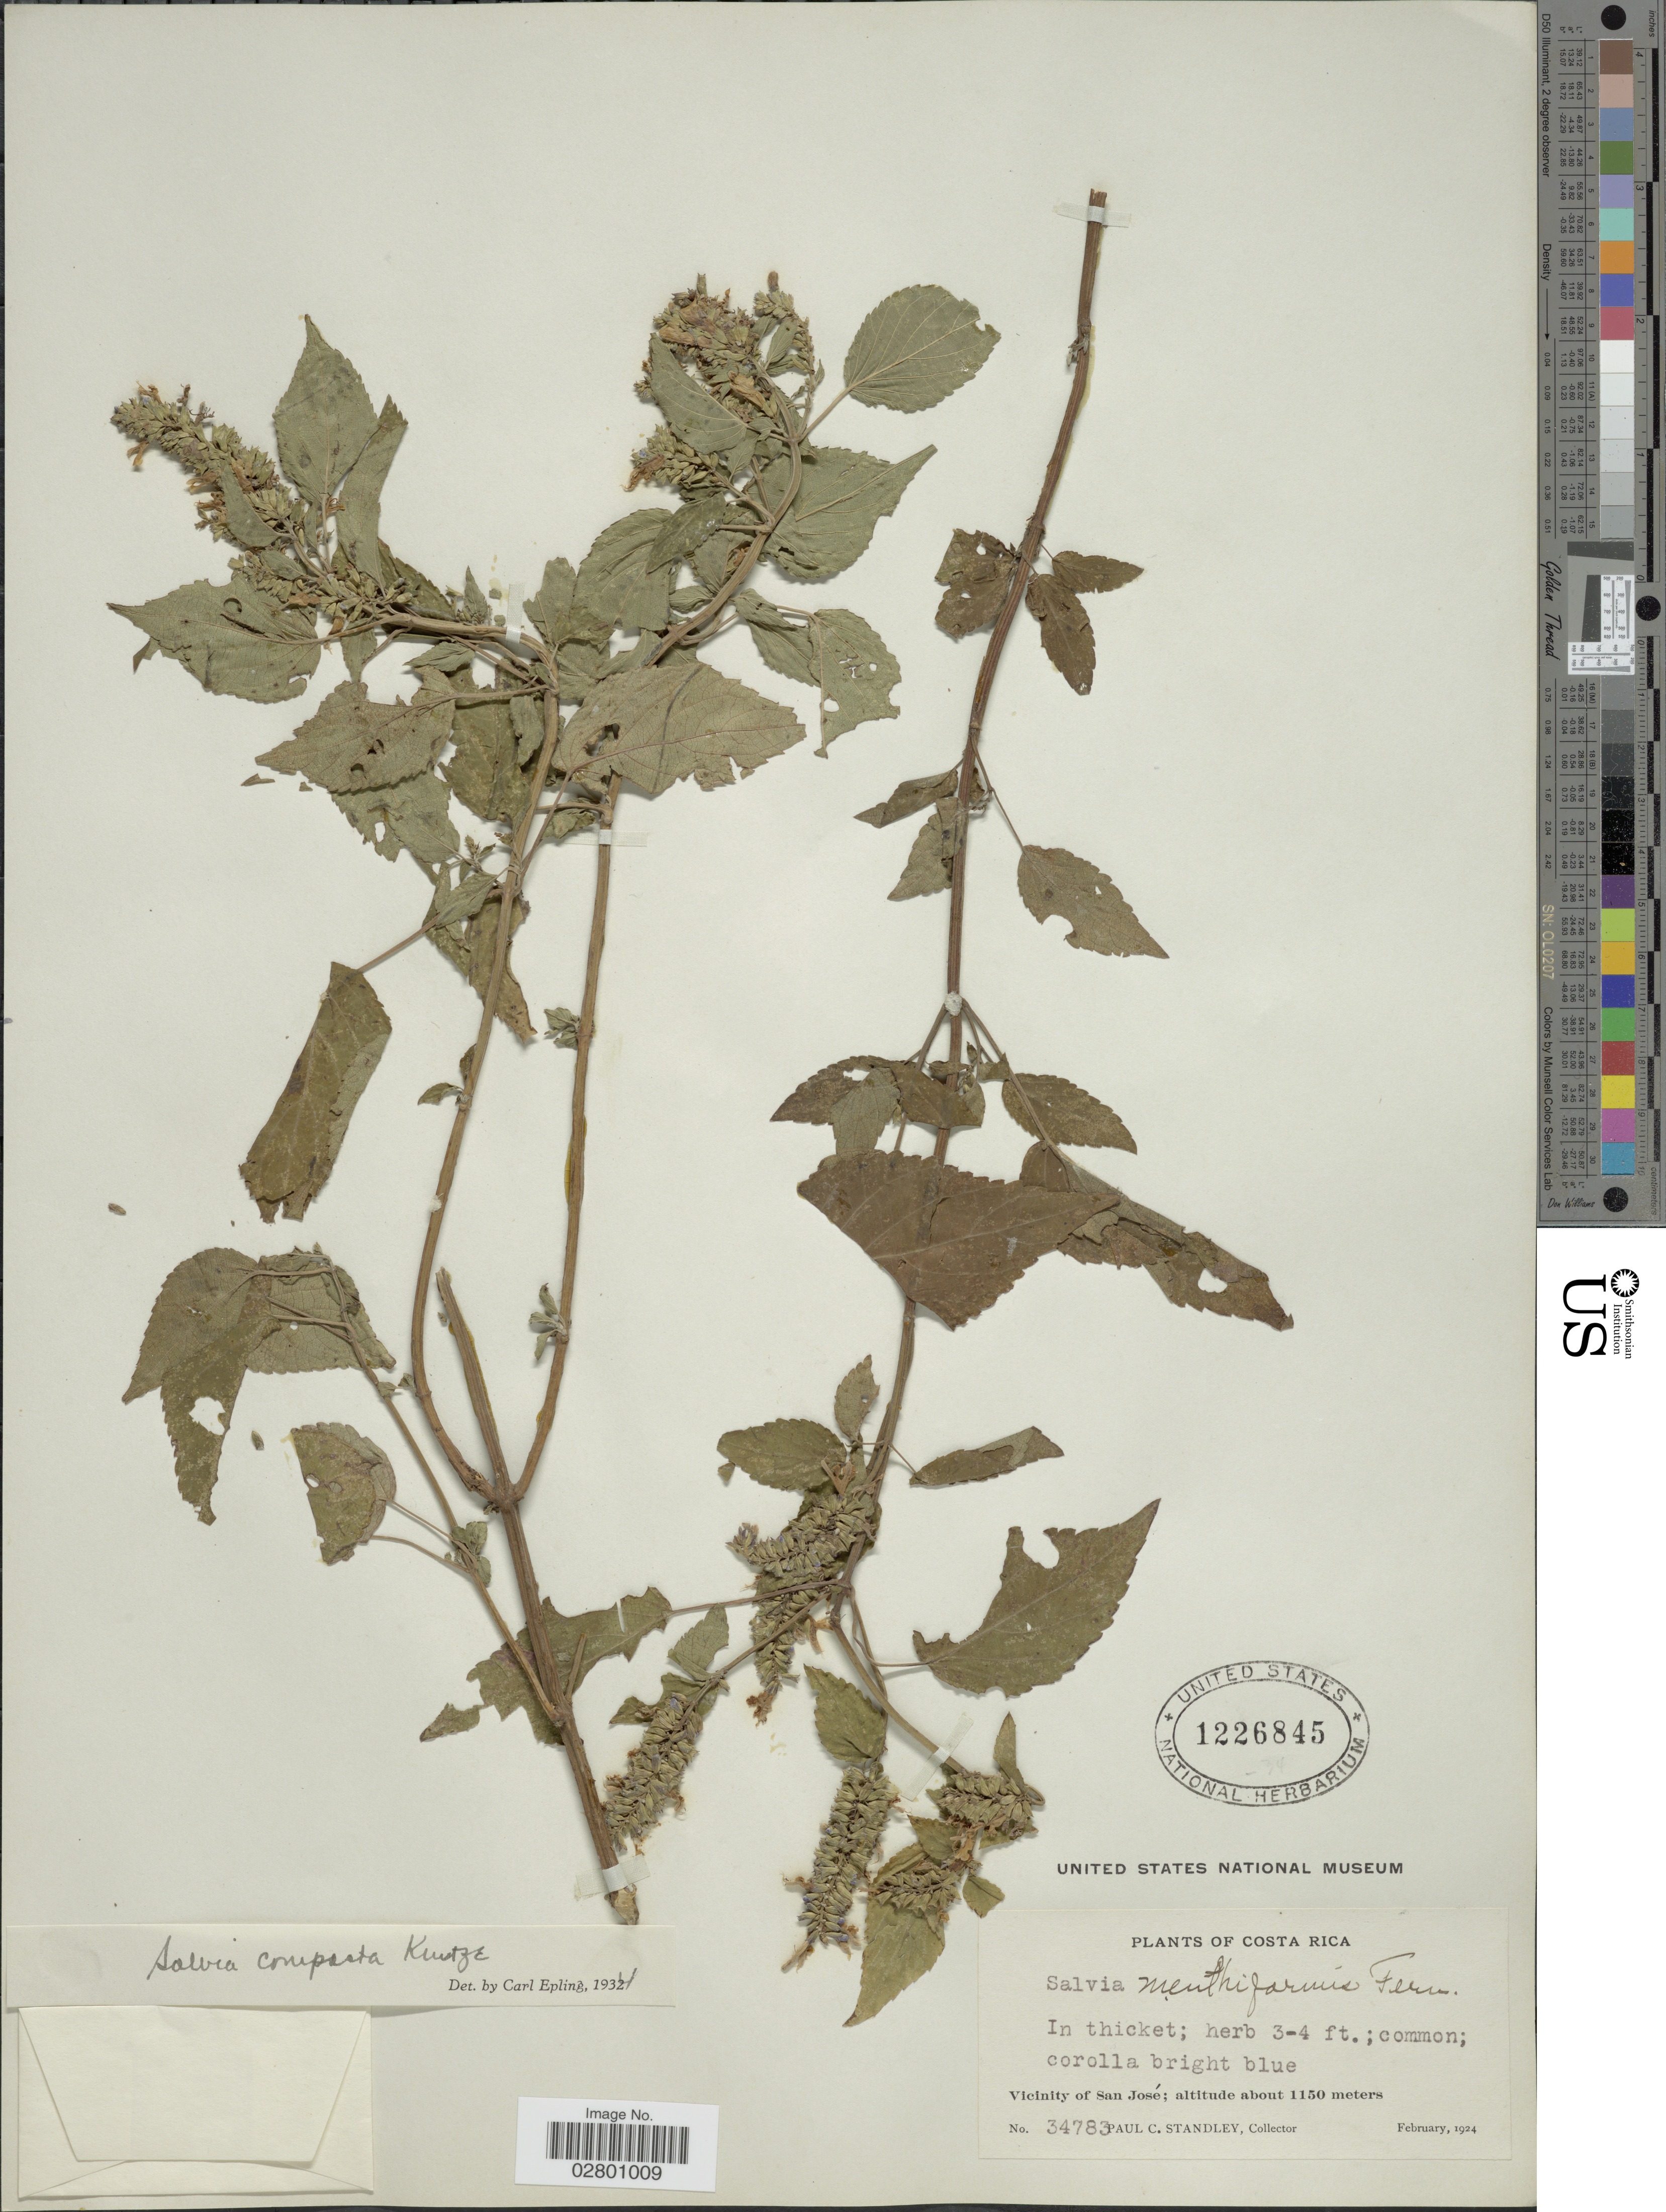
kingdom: Plantae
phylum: Tracheophyta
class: Magnoliopsida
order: Lamiales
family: Lamiaceae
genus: Salvia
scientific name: Salvia compacta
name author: Kuntze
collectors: P. C. Standley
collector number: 34783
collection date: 1924-02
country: Costa Rica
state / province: San José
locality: Vicinity of San José.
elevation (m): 1150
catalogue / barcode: US 1226845